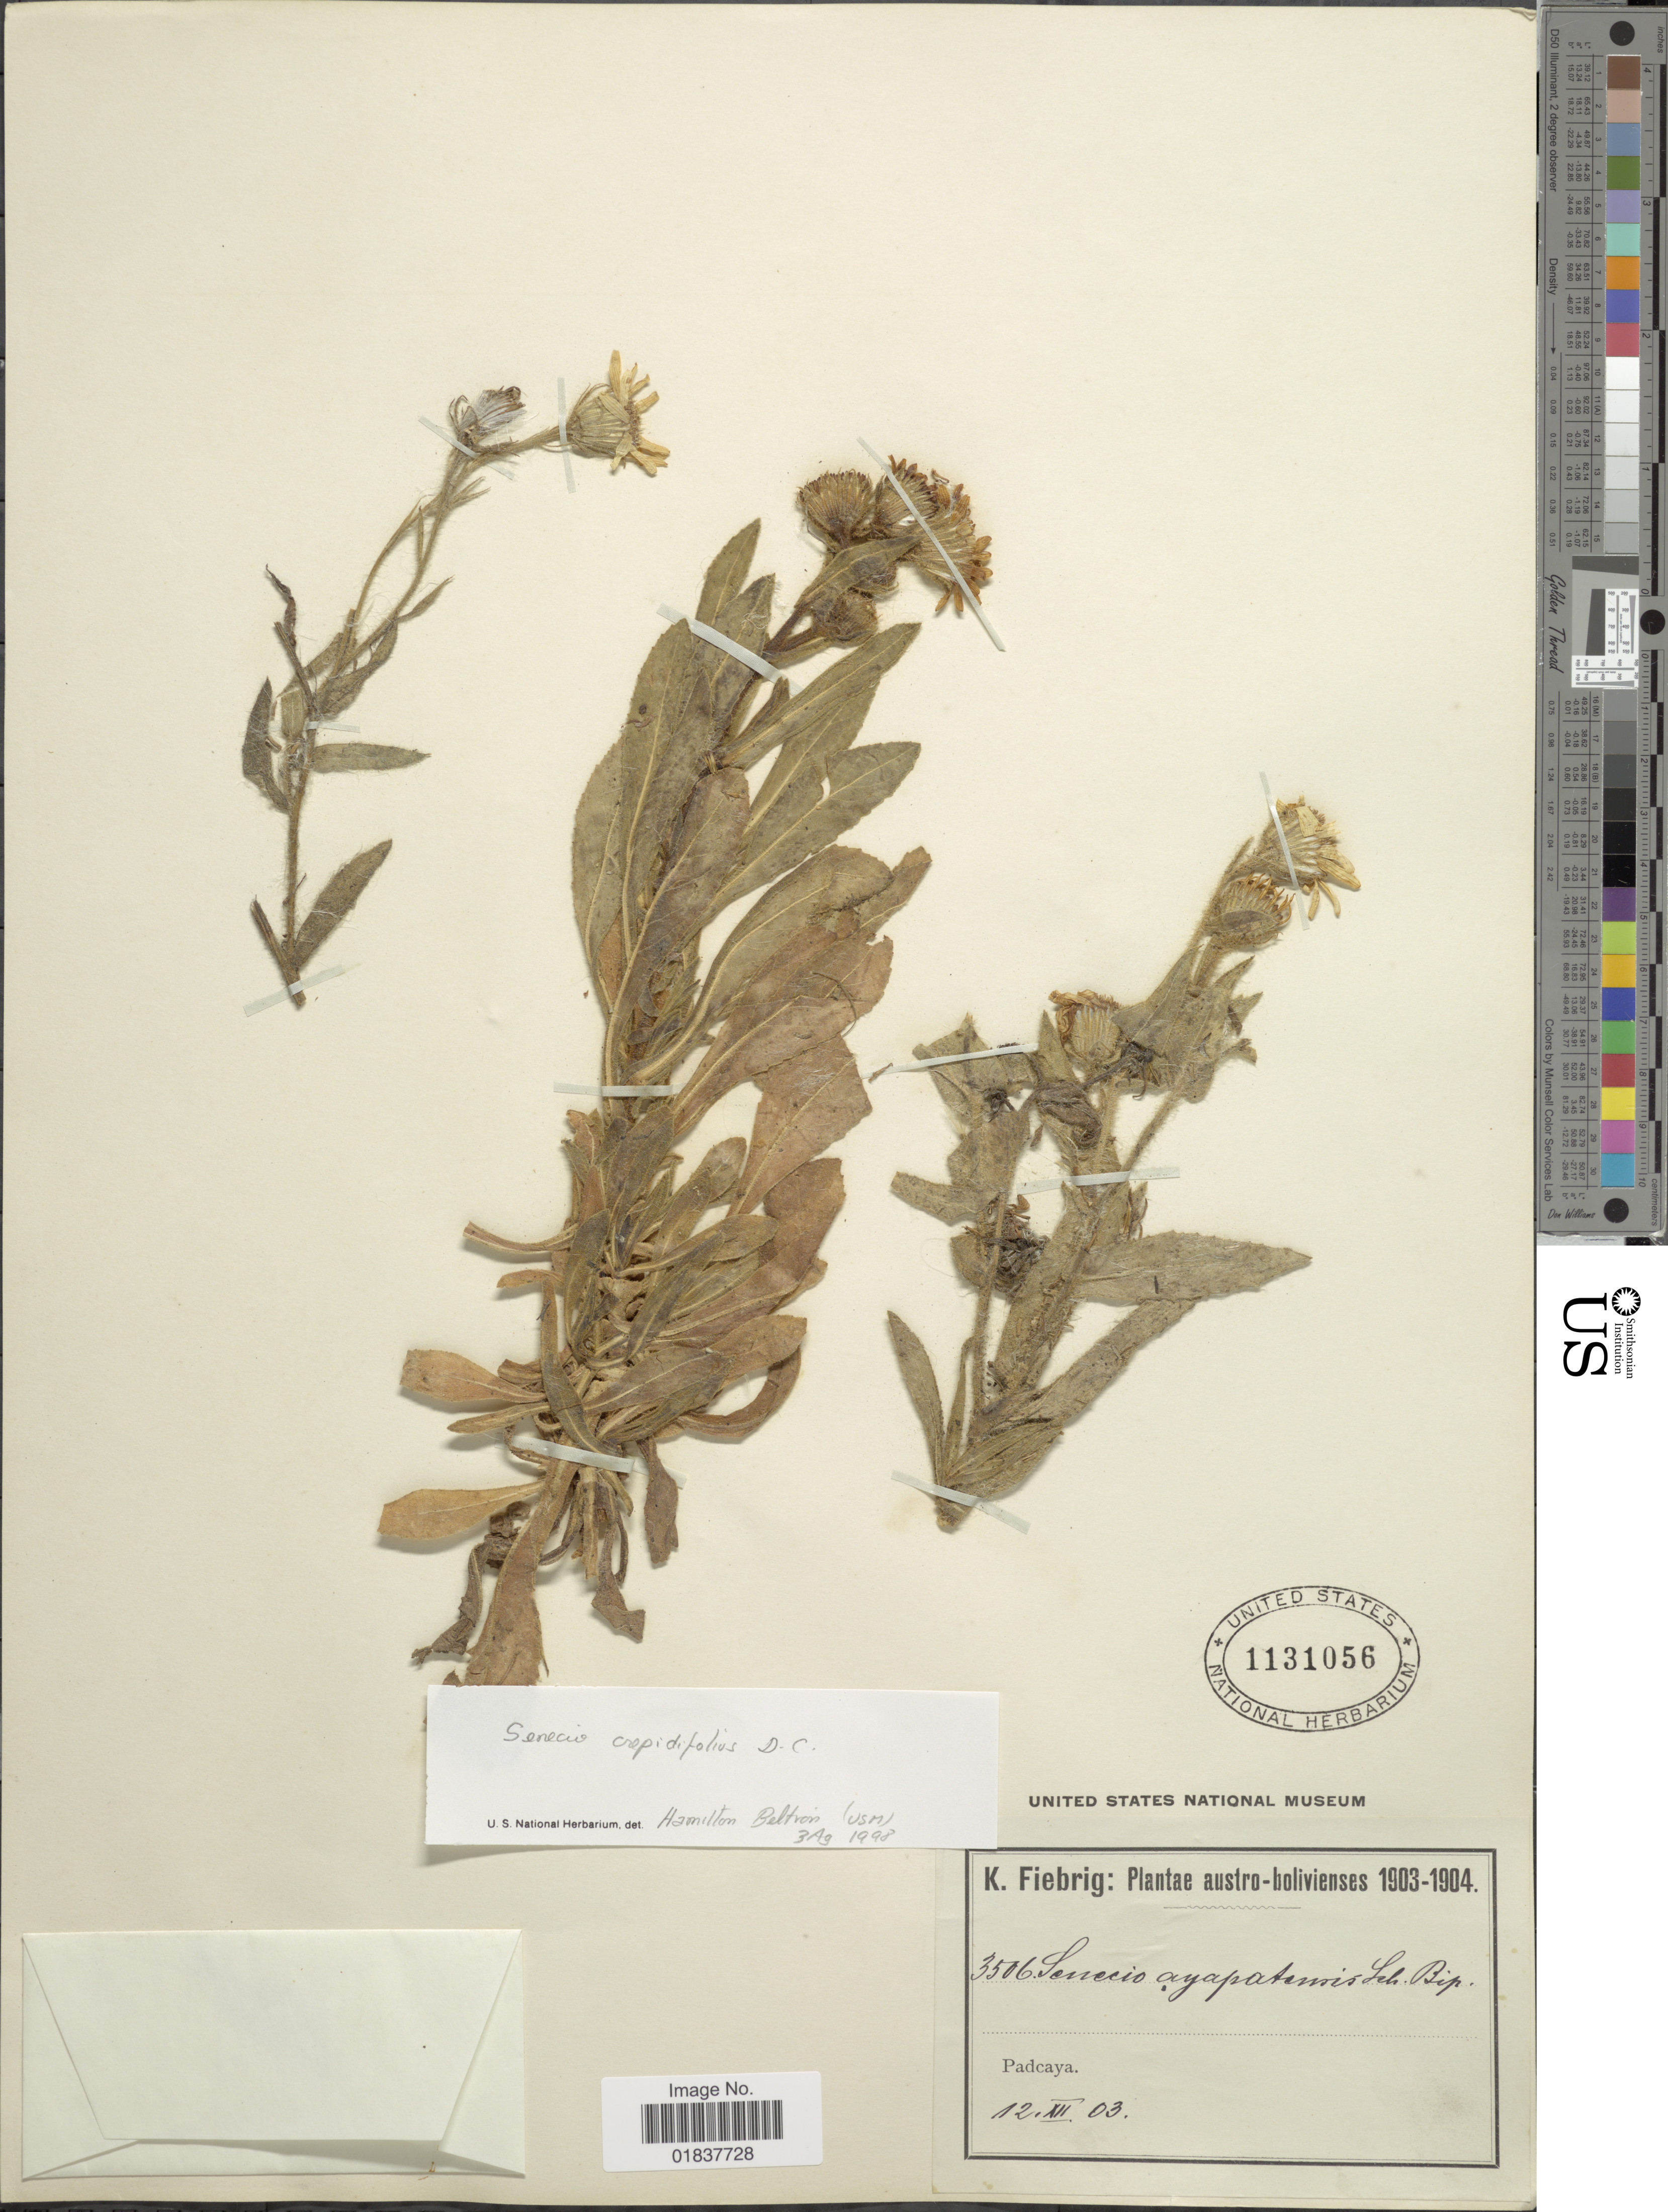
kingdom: Plantae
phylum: Tracheophyta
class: Magnoliopsida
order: Asterales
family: Asteraceae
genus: Senecio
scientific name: Senecio crepidifolius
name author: DC.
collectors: K. Fiebrig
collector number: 3506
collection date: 1903-12-12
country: Bolivia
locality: Austro-Bolivienses, Padcaya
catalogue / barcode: US 1131056